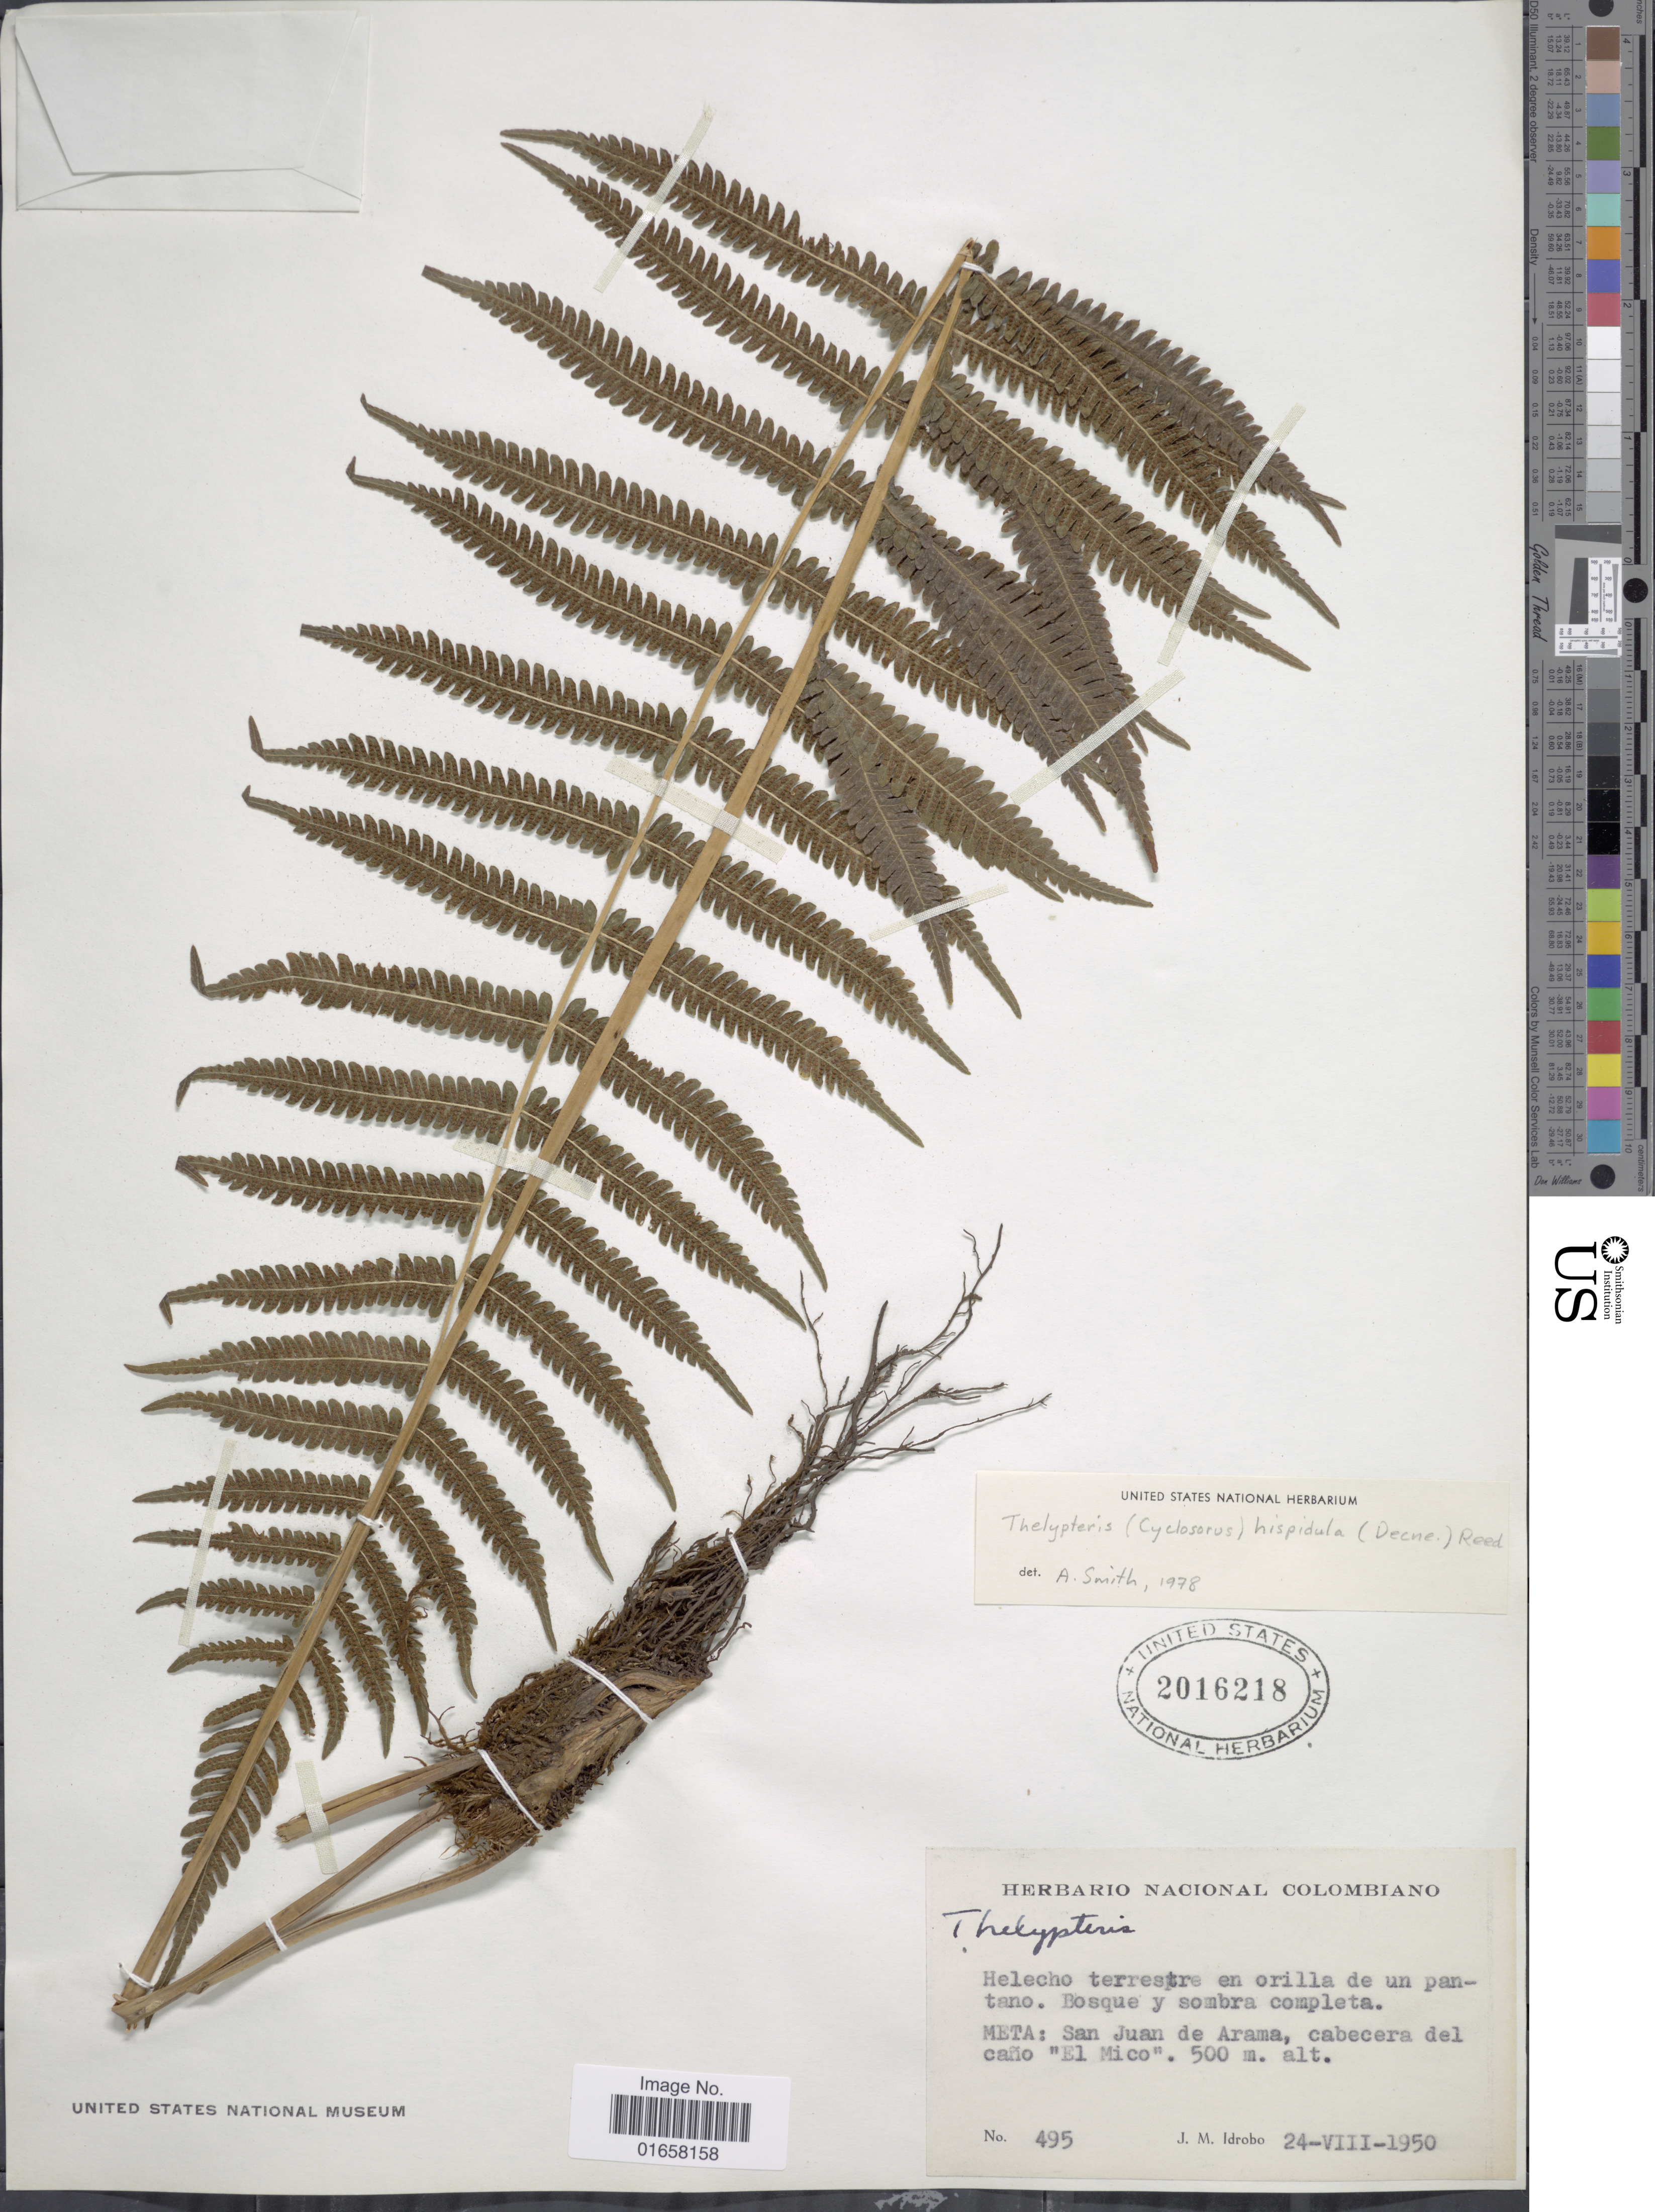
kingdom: Plantae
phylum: Tracheophyta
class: Polypodiopsida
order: Polypodiales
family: Thelypteridaceae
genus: Christella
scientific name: Christella hispidula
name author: (Decne.) Holttum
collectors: J. M. Idrobo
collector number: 495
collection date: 1950-08-24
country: Colombia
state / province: Meta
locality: San Juan de Arama, cabecera del cano "El Mico"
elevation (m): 500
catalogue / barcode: US 2016218